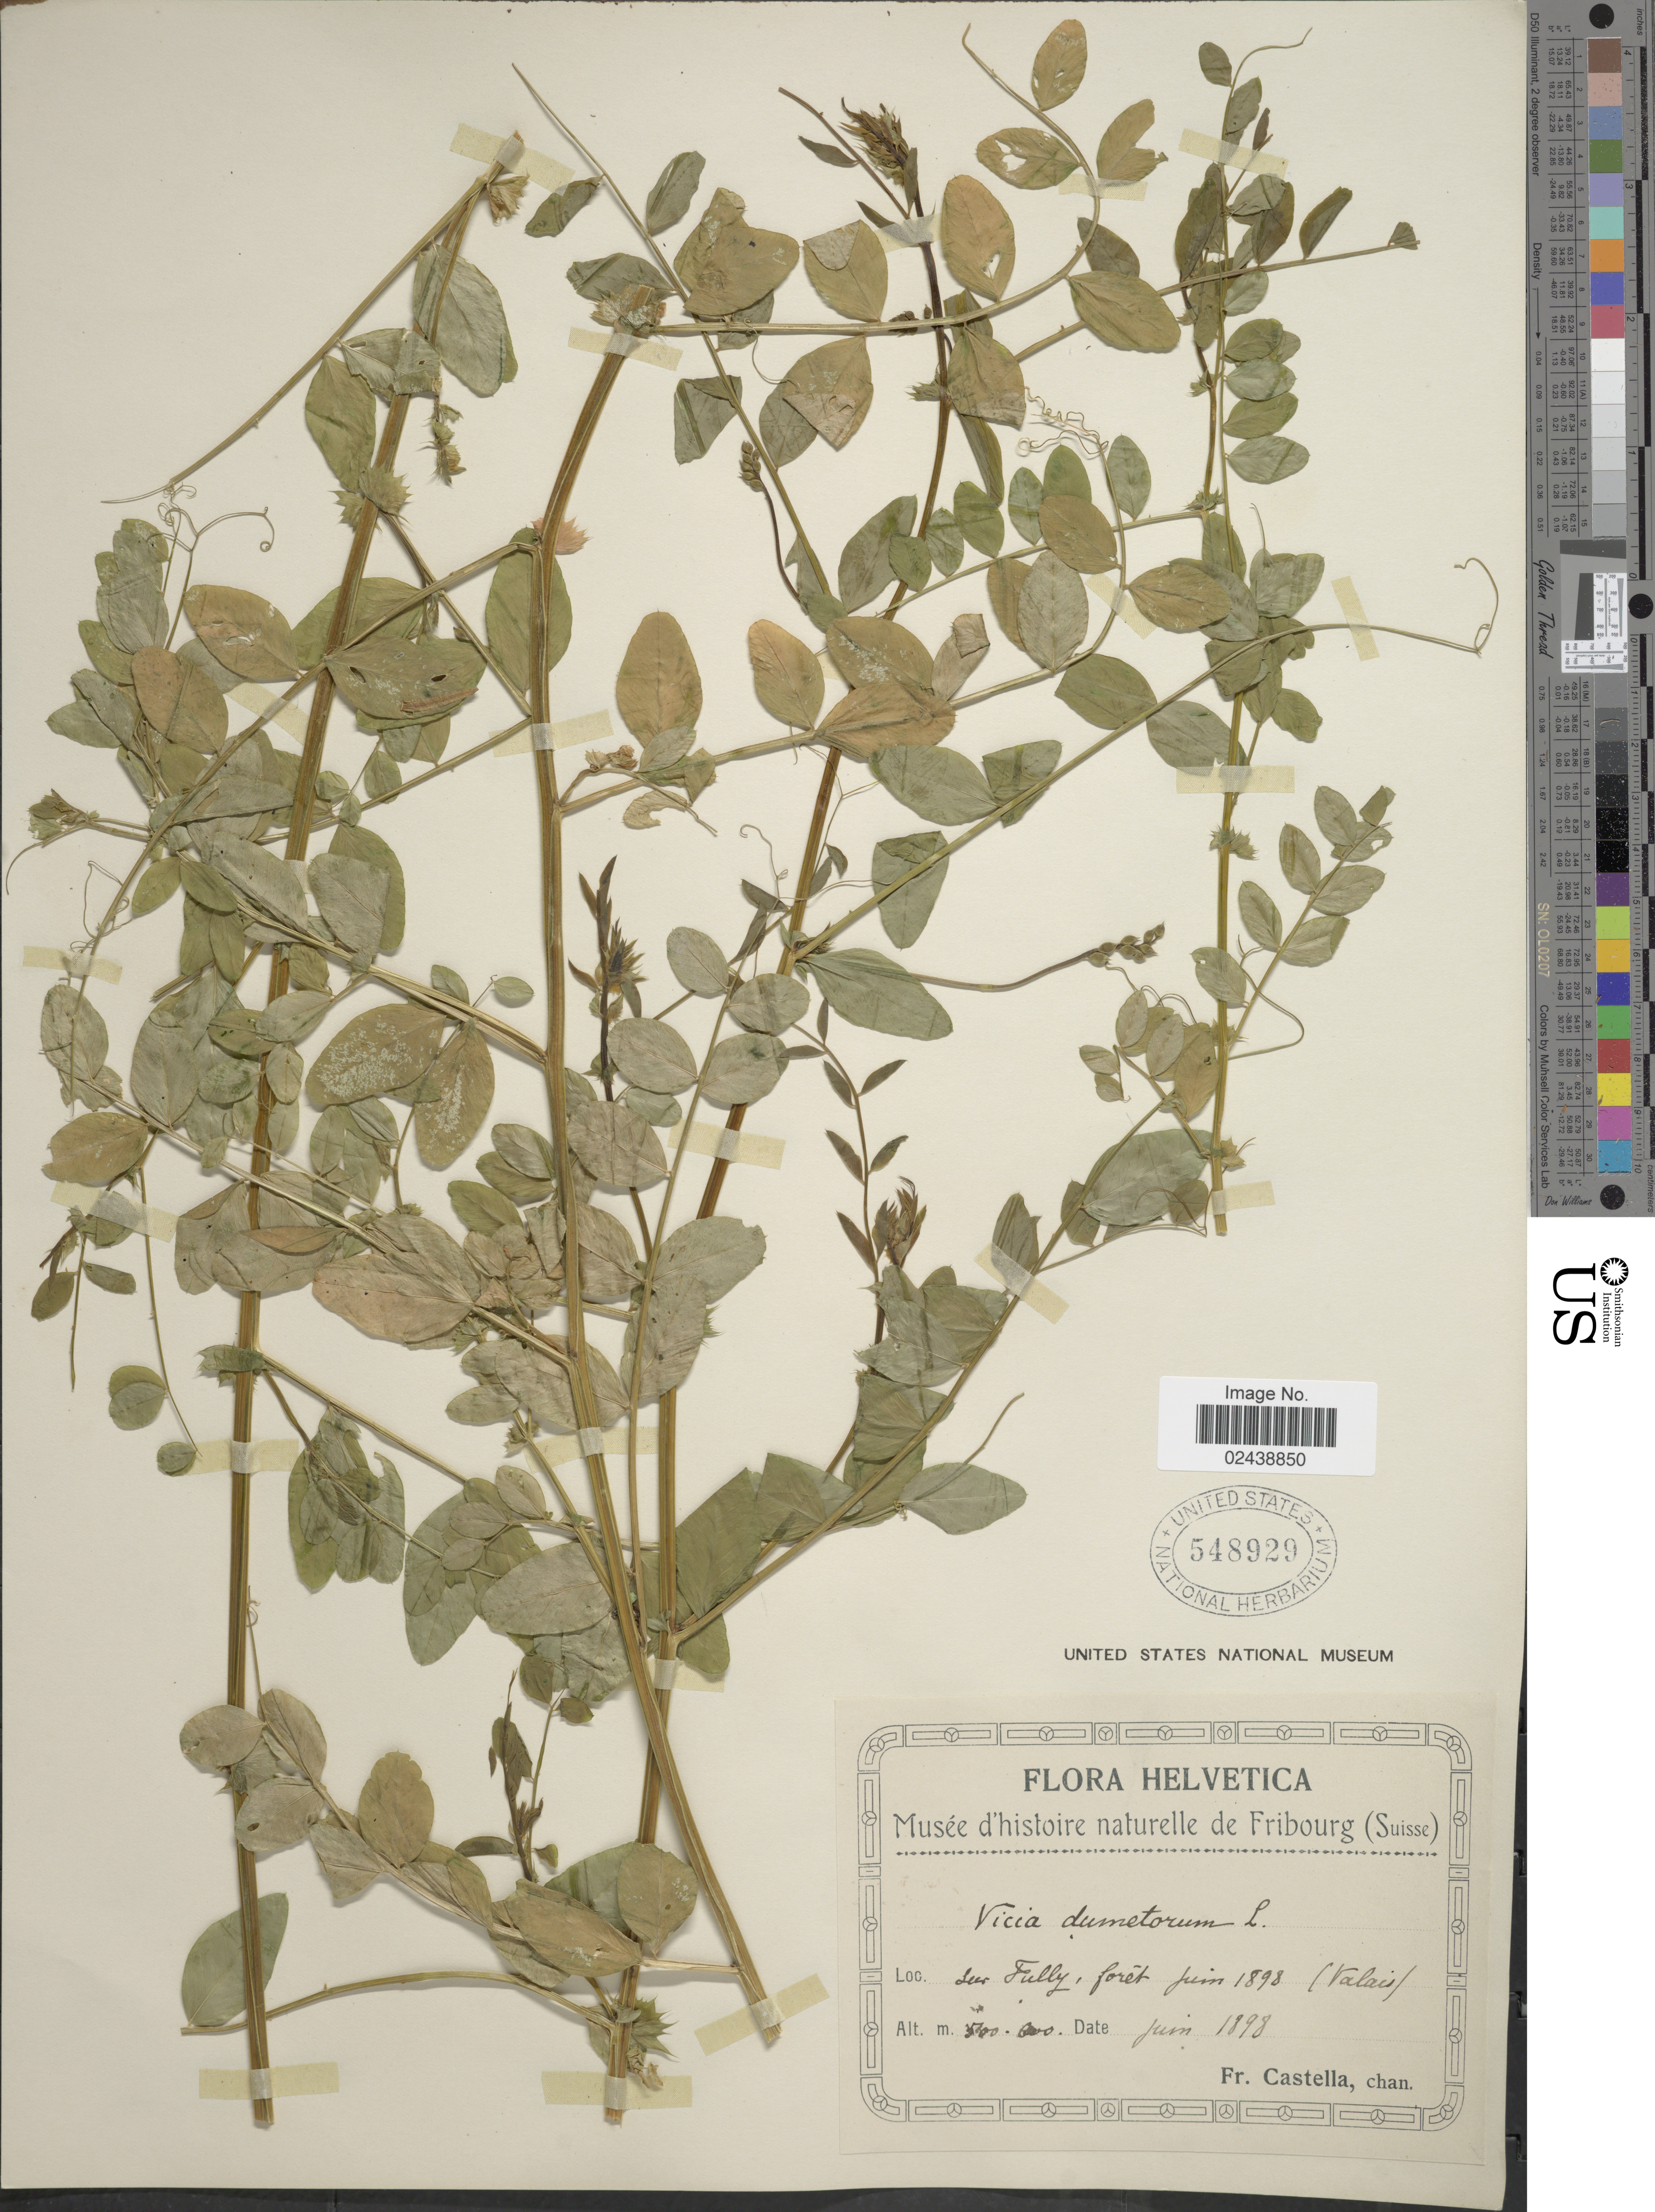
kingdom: Plantae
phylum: Tracheophyta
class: Magnoliopsida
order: Fabales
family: Fabaceae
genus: Vicia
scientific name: Vicia dumetorum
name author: L.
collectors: Fr. Castella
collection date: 1898-06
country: Switzerland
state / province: Valais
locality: Helvetica. Dur Fully, foret (Valais)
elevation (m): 500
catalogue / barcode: US 548929